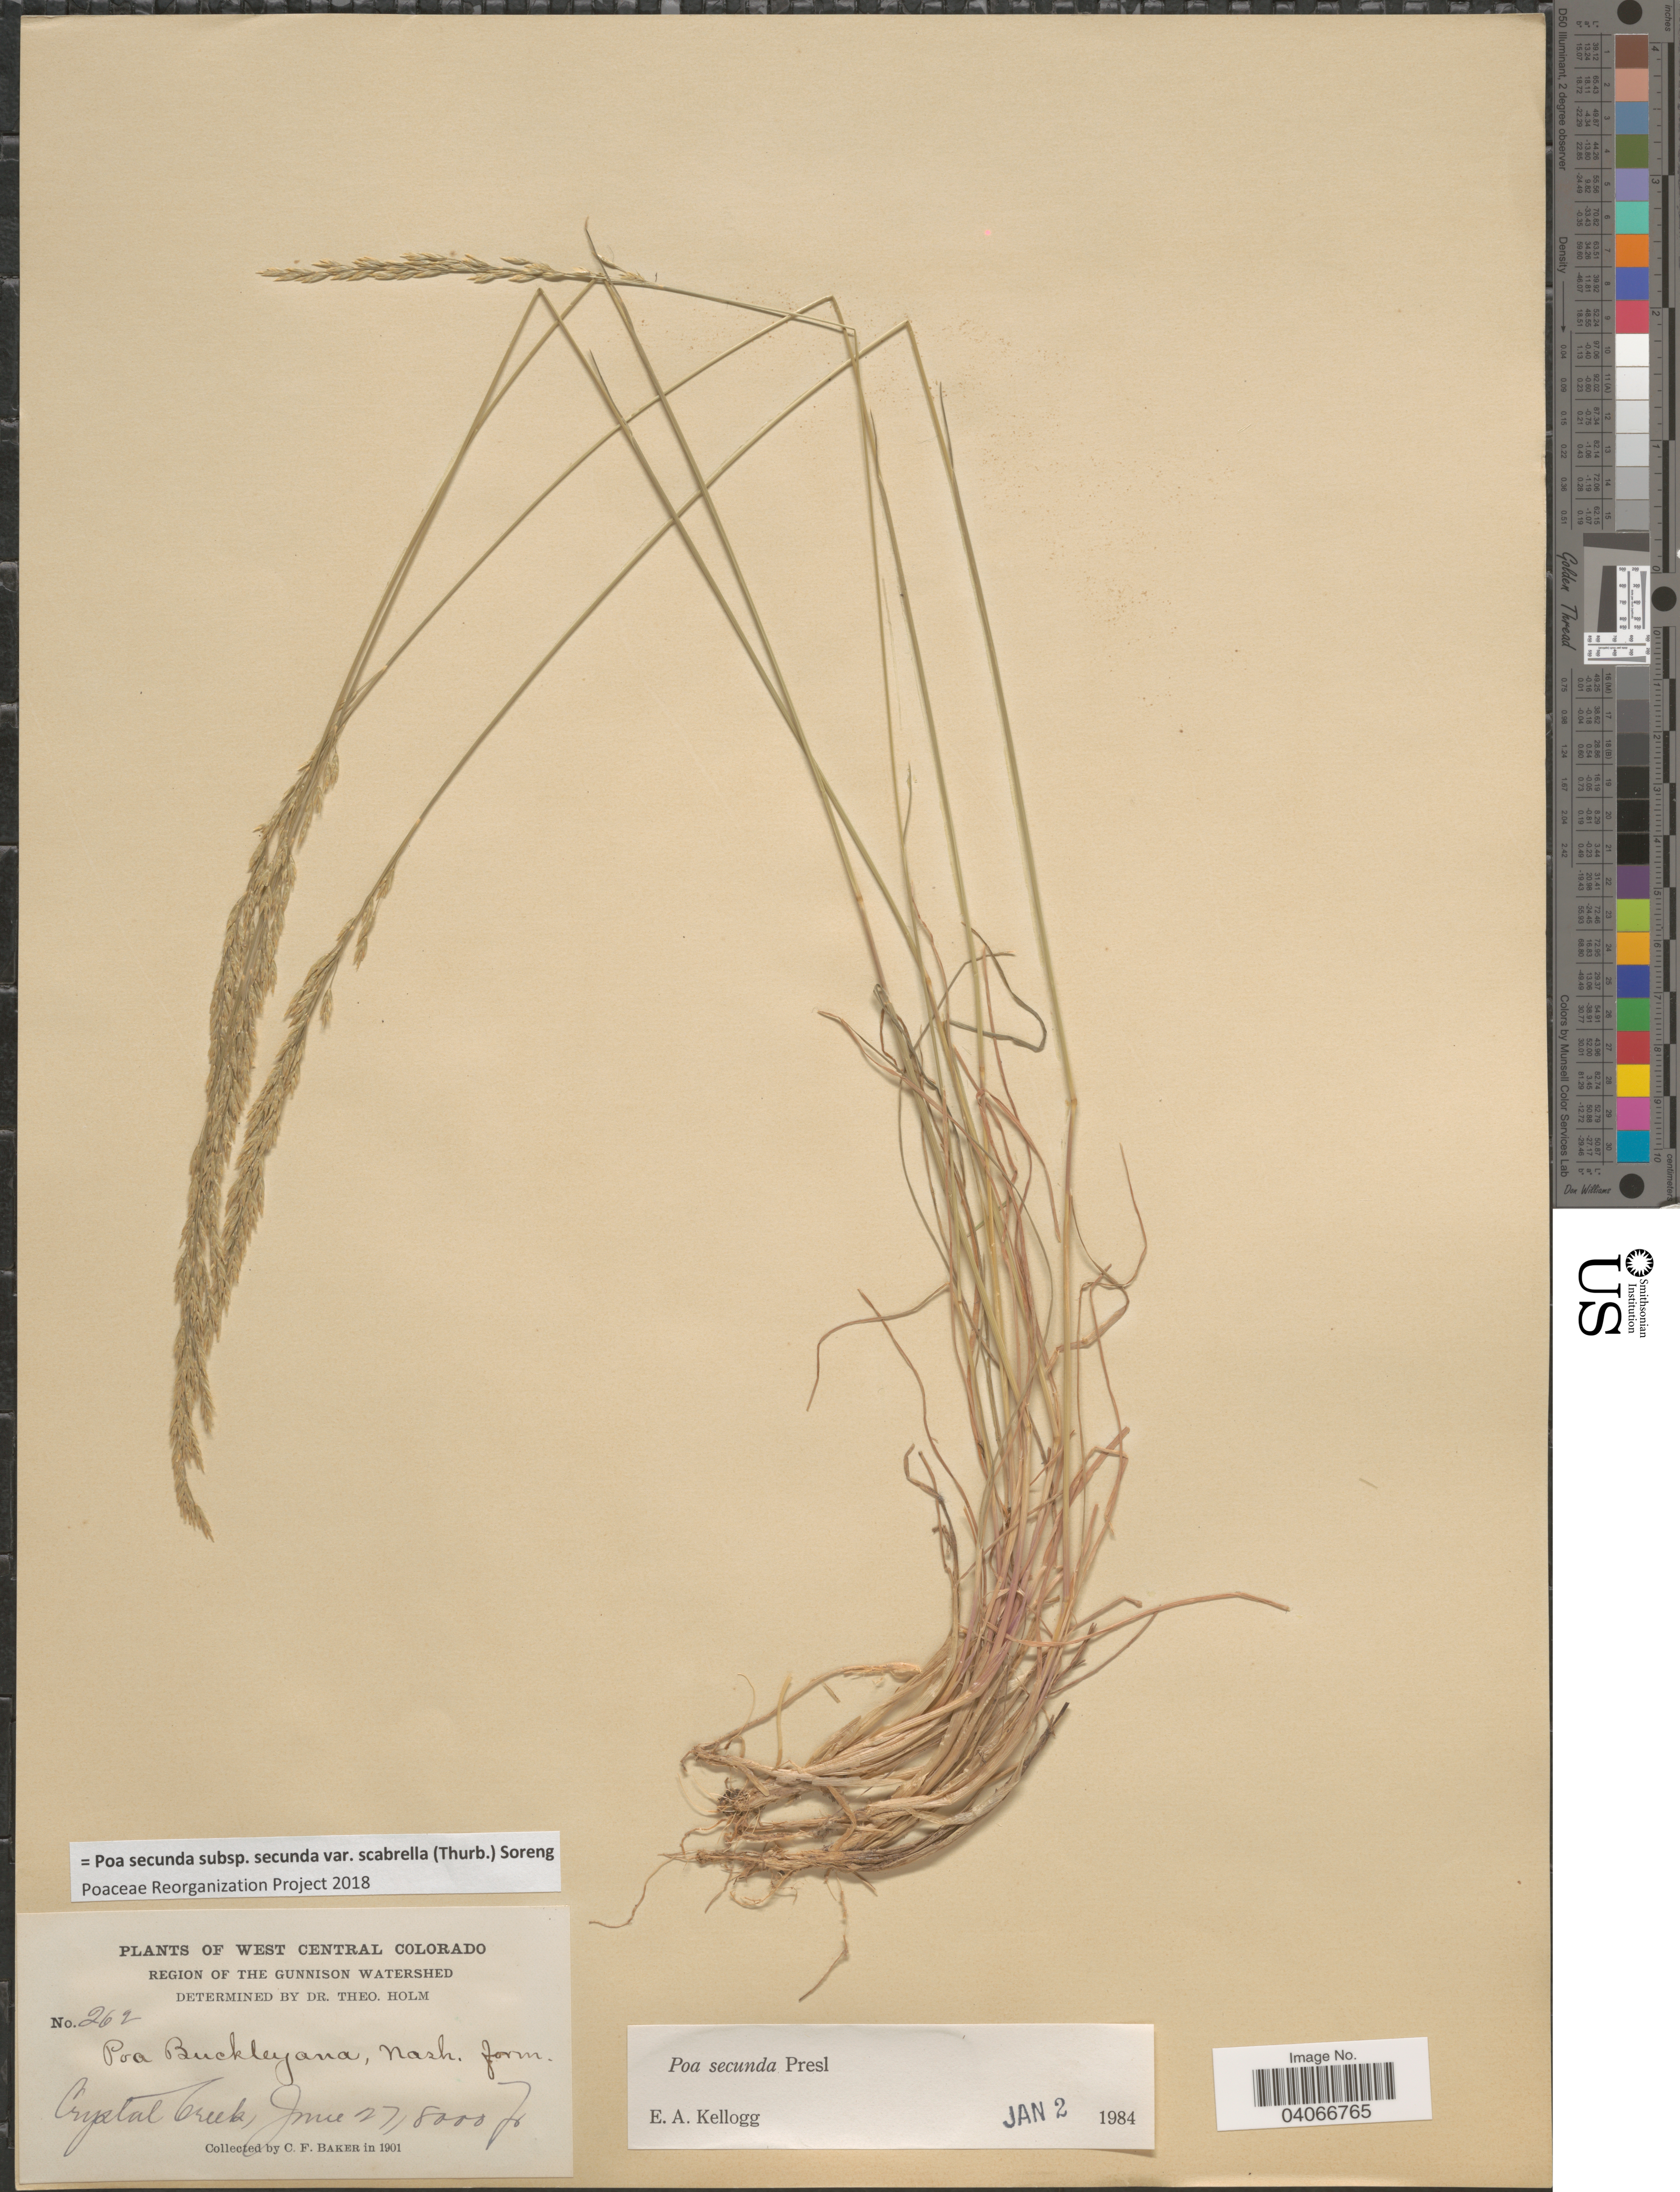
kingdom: Plantae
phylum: Tracheophyta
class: Liliopsida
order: Poales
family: Poaceae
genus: Poa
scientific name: Poa secunda subsp. secunda var. scabrella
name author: (Thurb.) Soreng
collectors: C. F. Baker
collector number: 262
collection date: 1901-06-27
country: United States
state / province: Colorado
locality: West Central Colorado. Region Of The Gunnison Watershed. Crystal Creek.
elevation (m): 2438